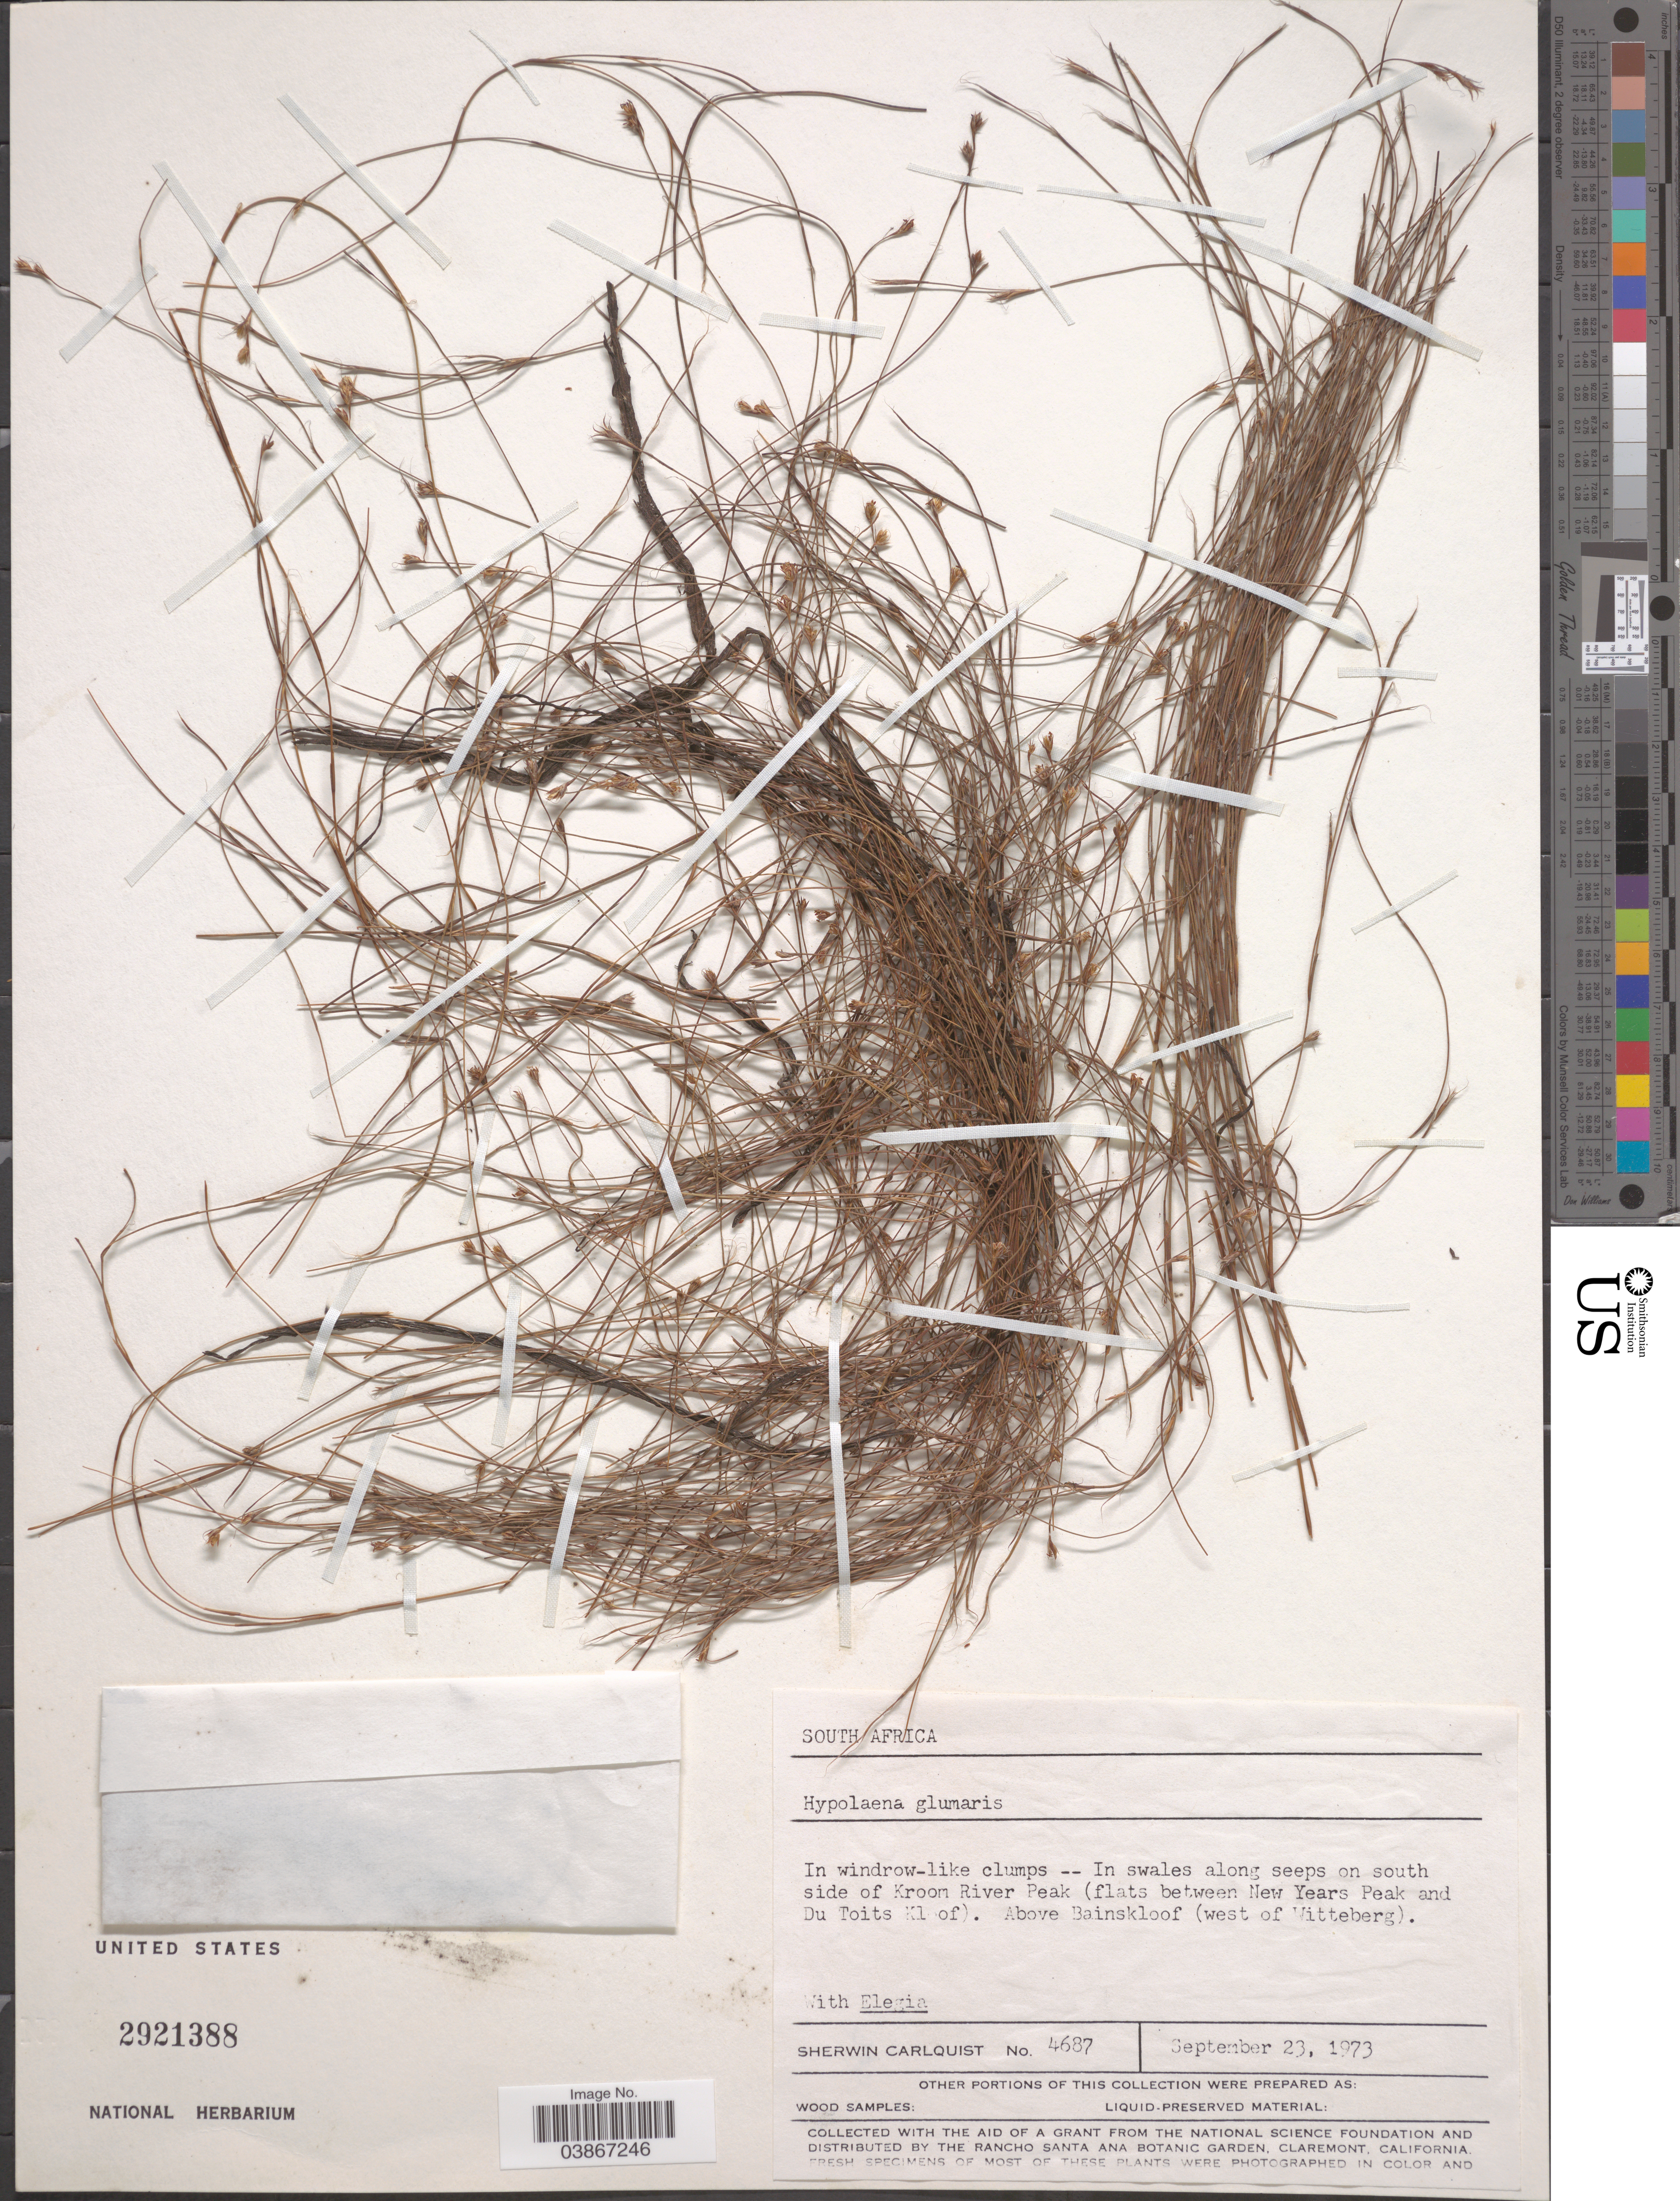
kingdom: Plantae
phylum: Tracheophyta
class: Liliopsida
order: Poales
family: Restionaceae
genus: Hypolaena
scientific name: Hypolaena glumaris, ined.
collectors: S. Carlquist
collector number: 4687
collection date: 1973-09-23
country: South Africa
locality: In swales along seeps on south side of Kroon River Peak (flats between New Years Peak and Du Toits Kloof). Above Bainskloof (west of Witteberg).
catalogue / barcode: US 2921388